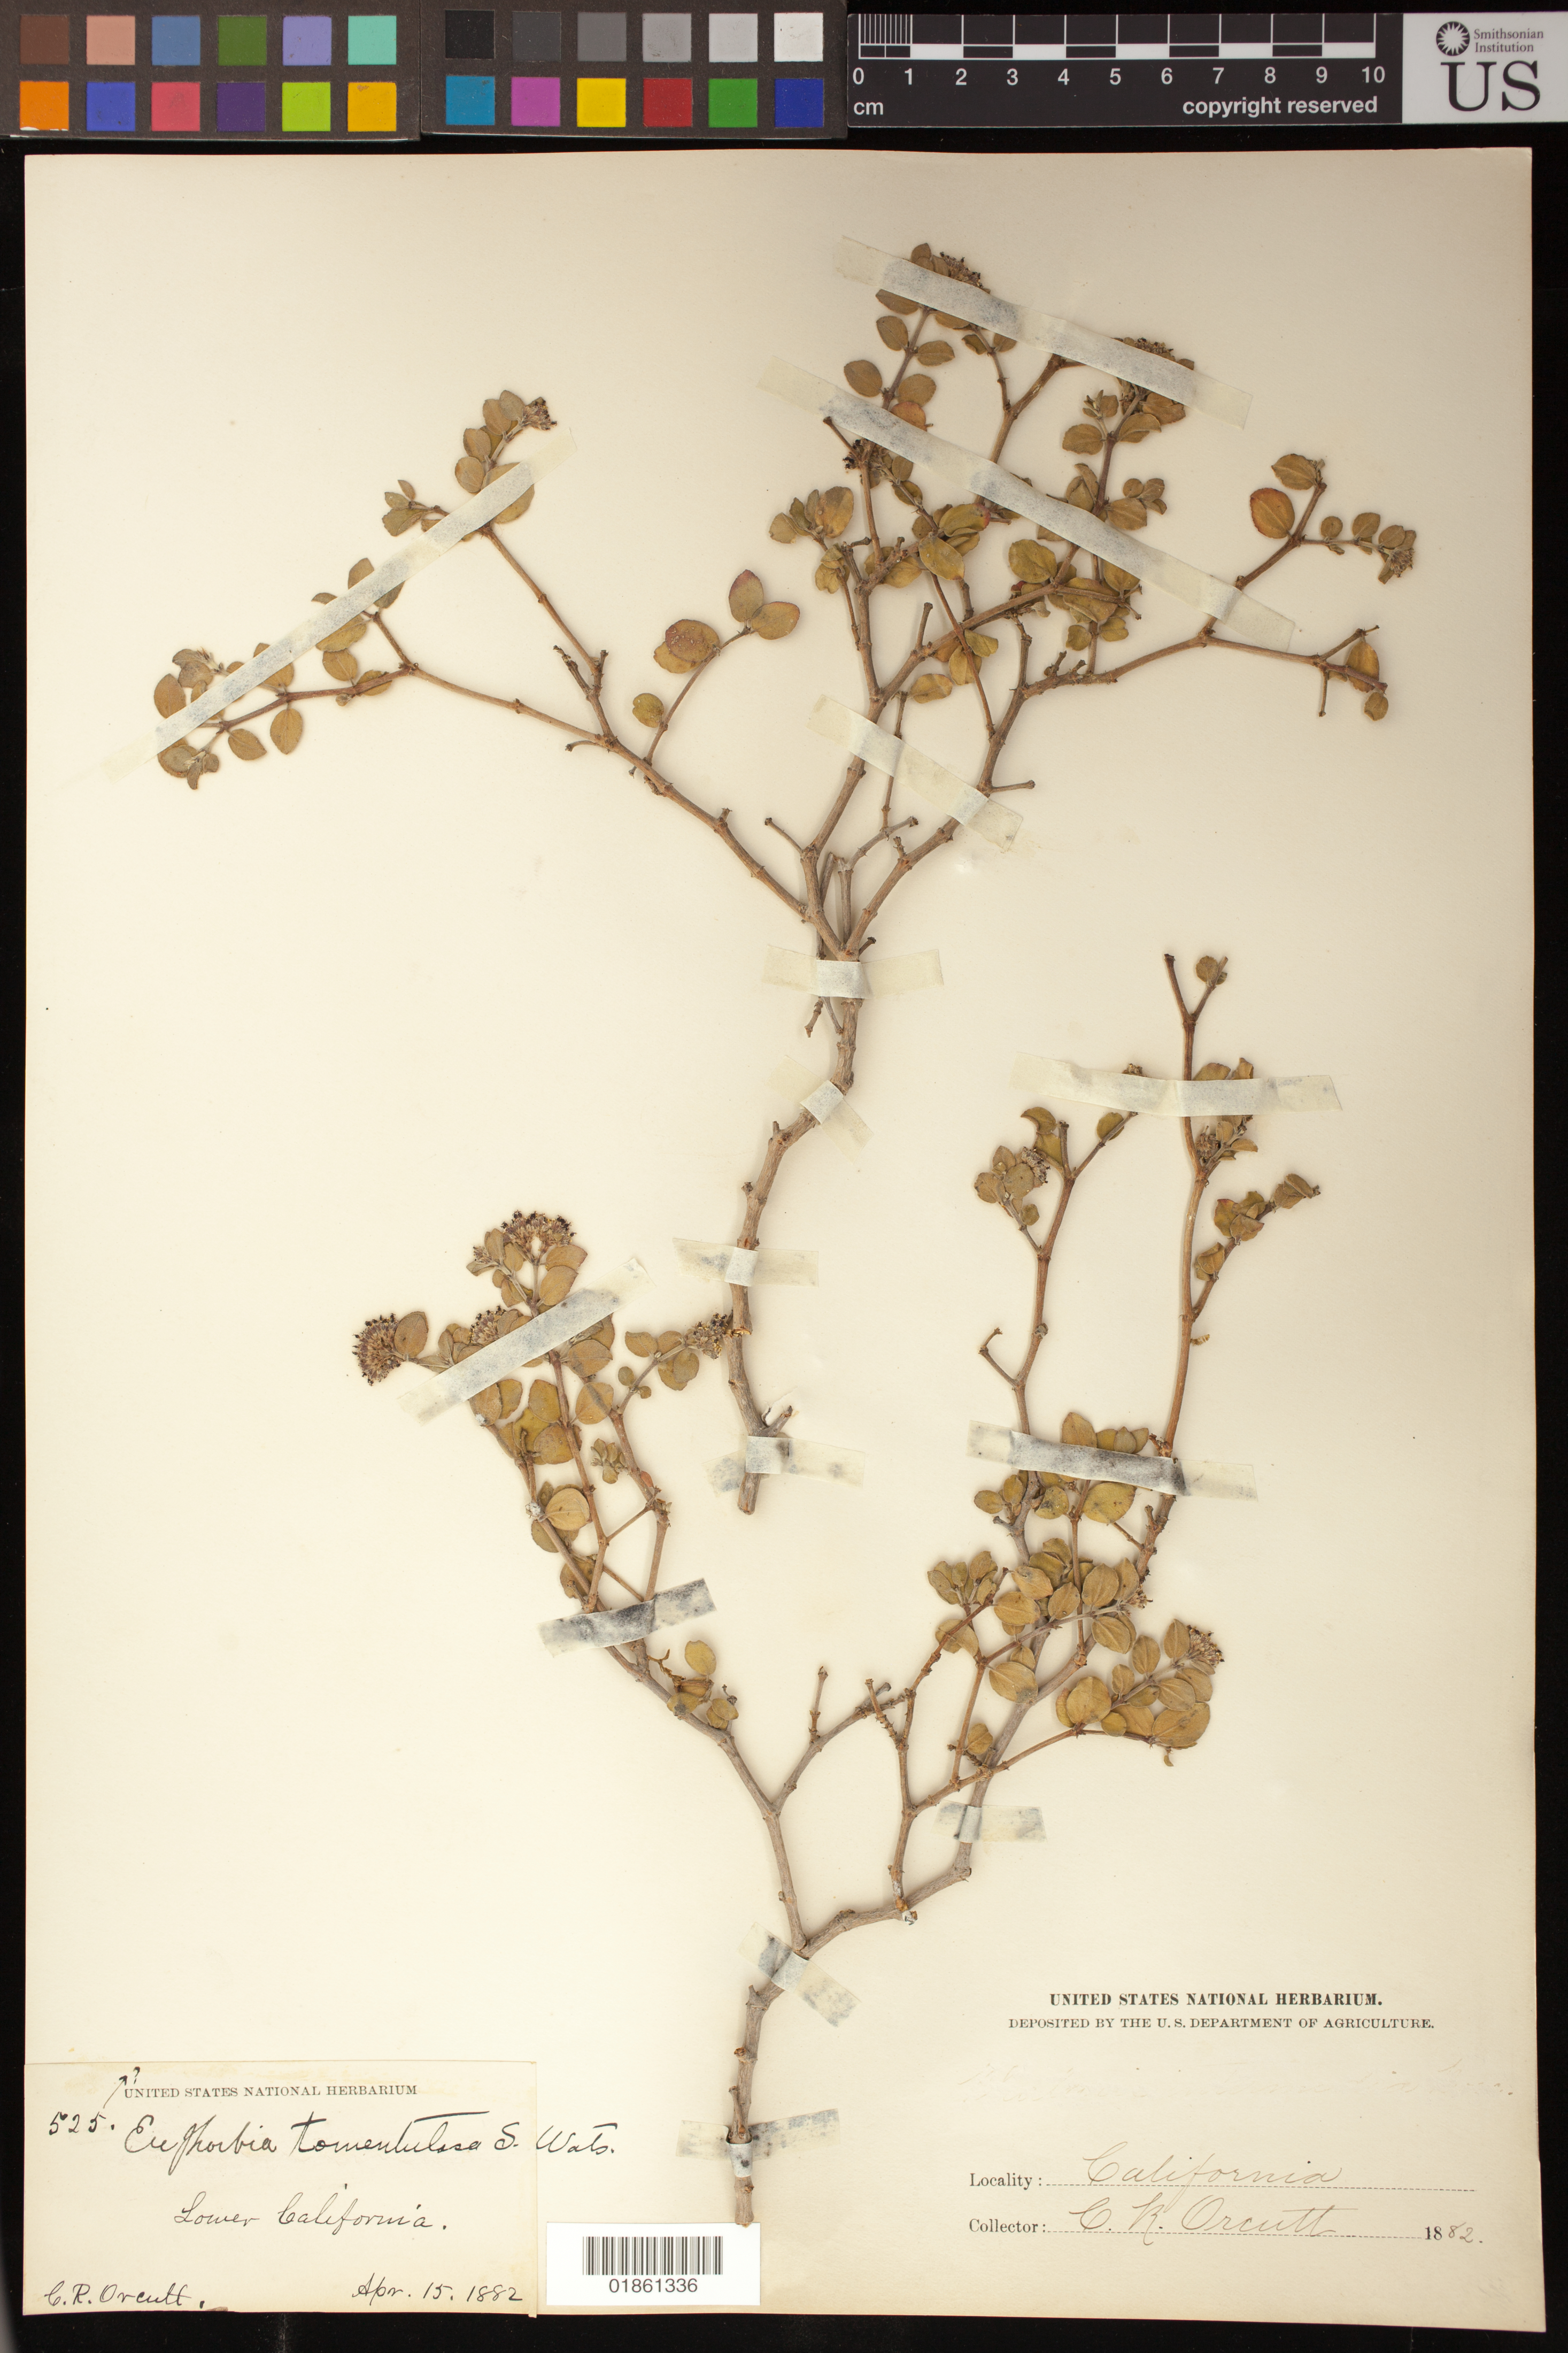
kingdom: Plantae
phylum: Tracheophyta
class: Magnoliopsida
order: Malpighiales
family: Euphorbiaceae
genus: Euphorbia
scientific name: Euphorbia tomentulosa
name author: S. Watson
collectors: C. R. Orcutt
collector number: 525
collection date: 1882-04-15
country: Mexico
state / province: Baja California Norte / Baja California Sur